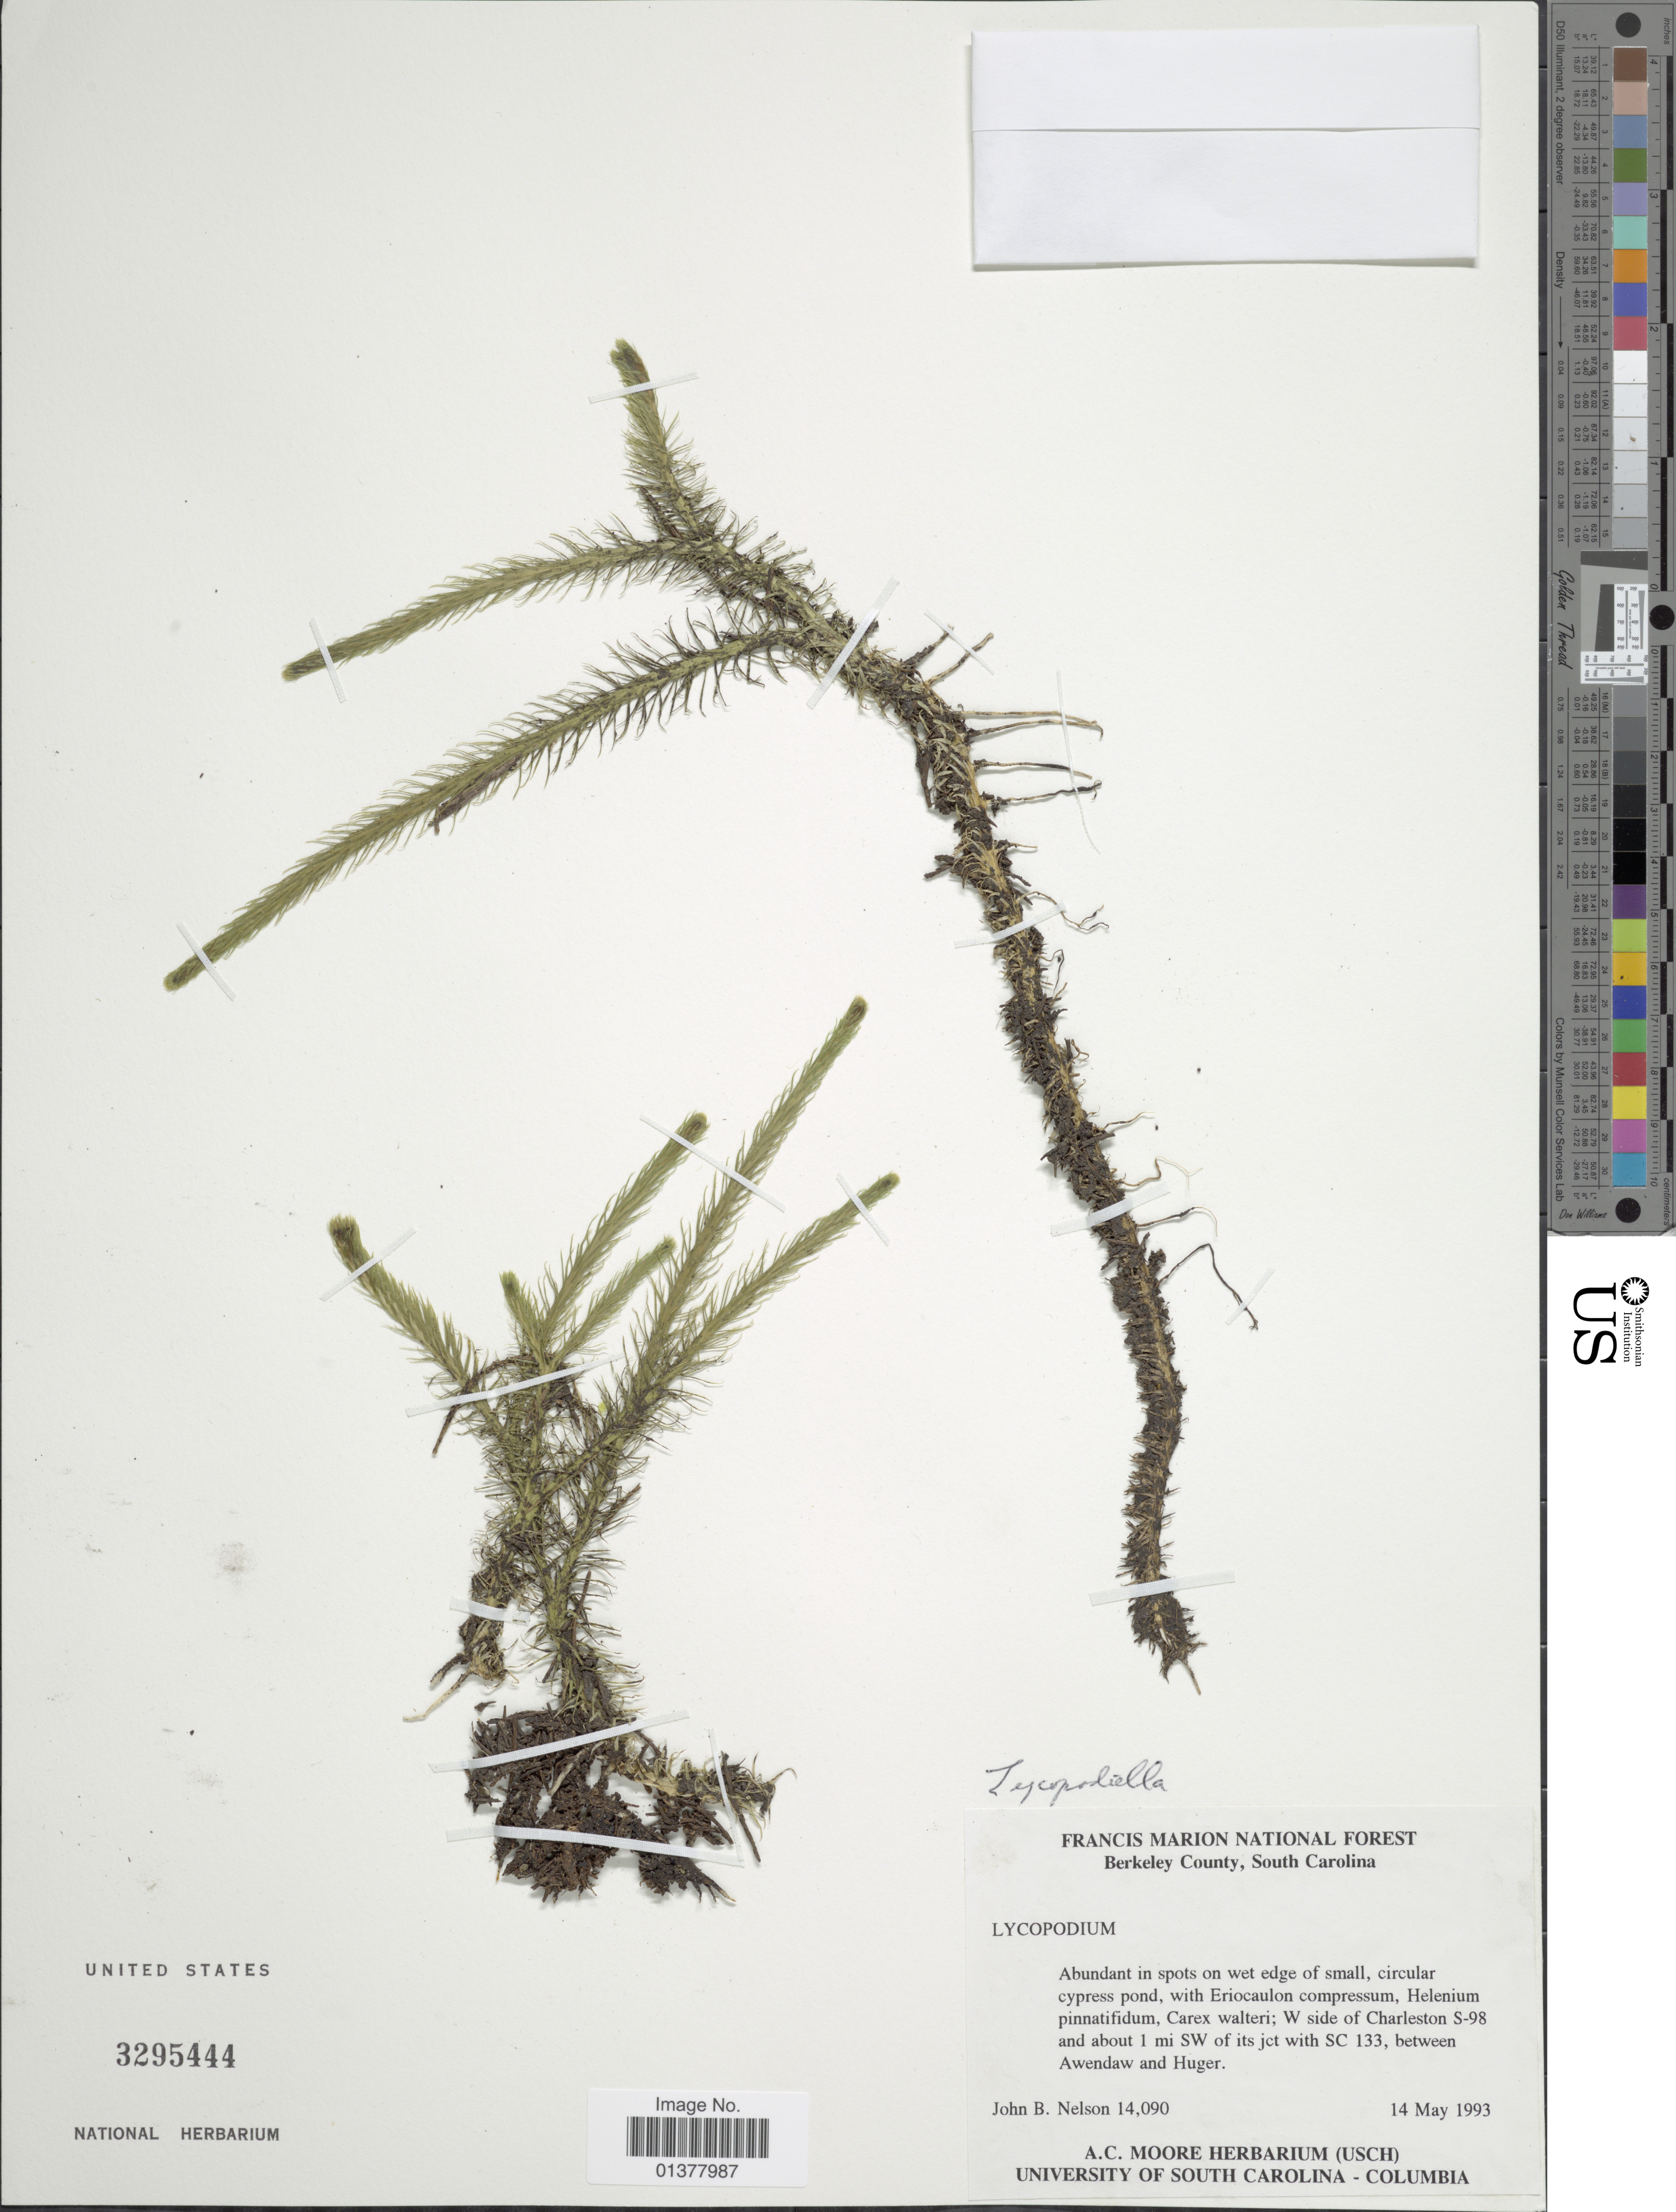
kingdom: Plantae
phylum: Tracheophyta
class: Lycopodiopsida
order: Lycopodiales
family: Lycopodiaceae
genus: Lycopodiella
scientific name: Lycopodiella alopecuroides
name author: (L.) Cranfill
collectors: J. B. Nelson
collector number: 14090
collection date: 1993-05-14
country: United States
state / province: South Carolina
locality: Berkeley County, South Carolina, W side of Charleston S-98 and about 1 mi SW of its jet with SC 133, between Awendaw and Huger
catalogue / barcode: US 3295444